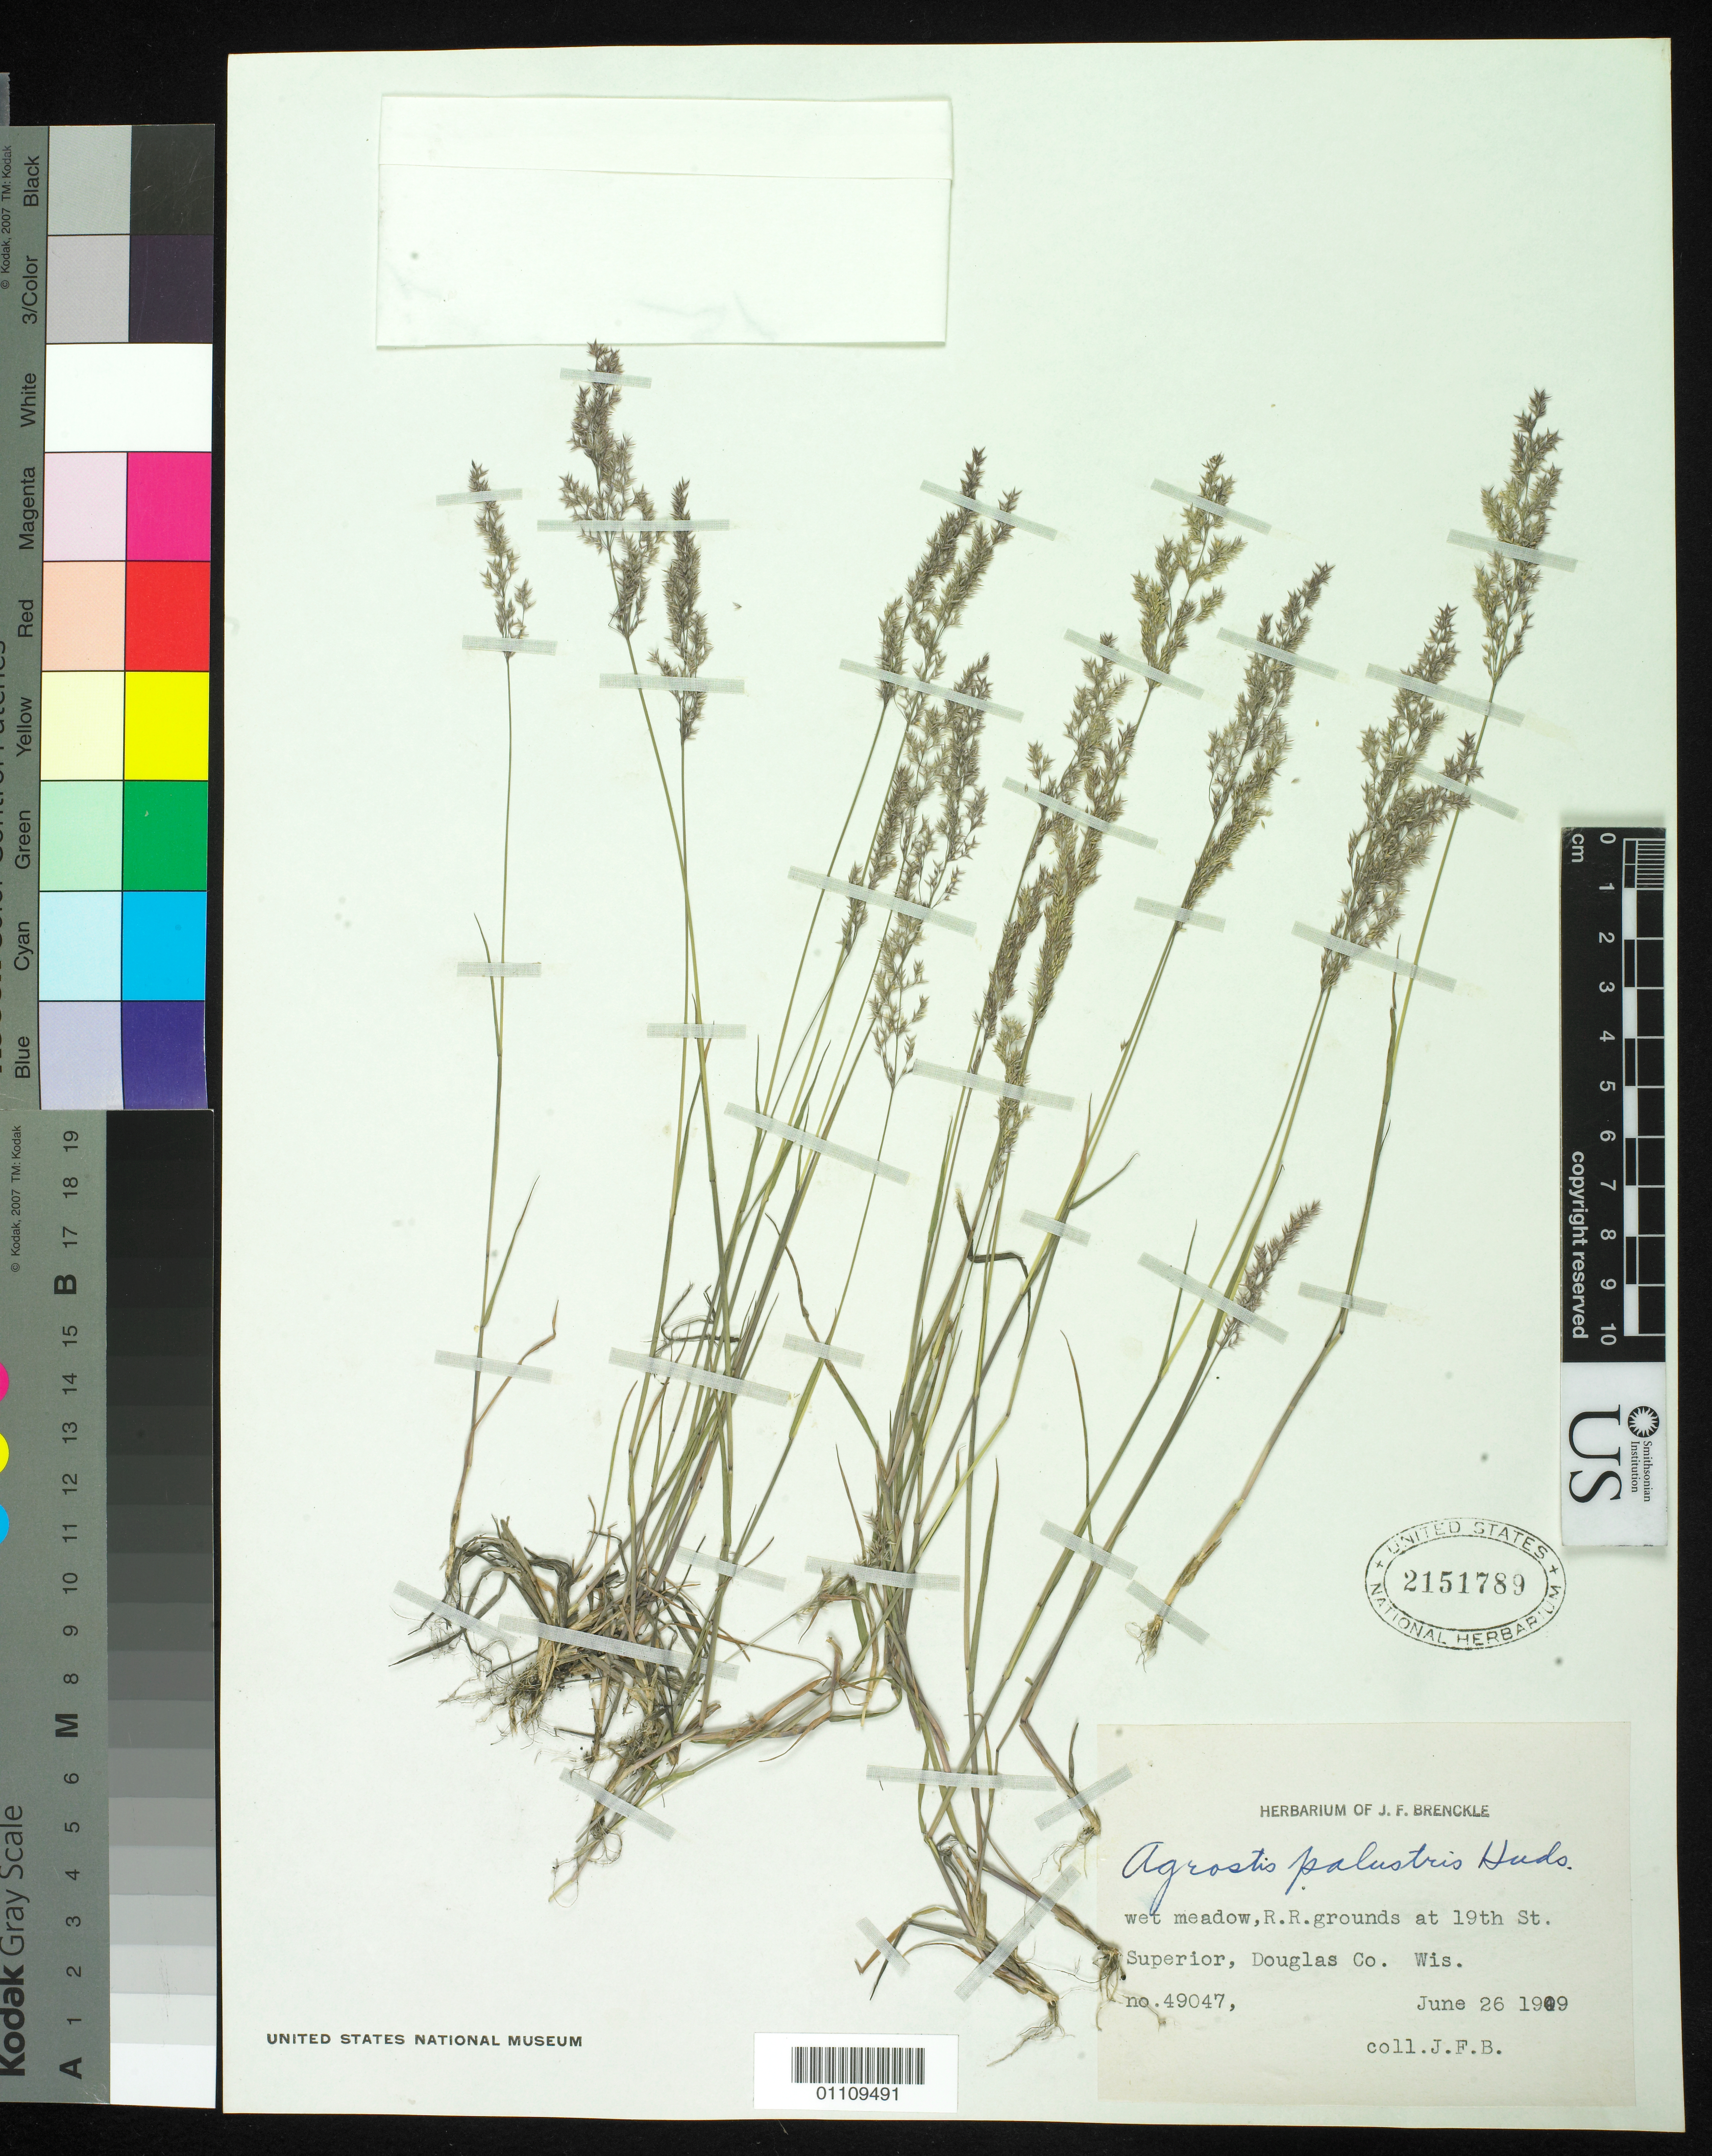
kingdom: Plantae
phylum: Tracheophyta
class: Liliopsida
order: Poales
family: Poaceae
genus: Agrostis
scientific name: Agrostis stolonifera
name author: L.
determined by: Poaceae Reorganization Project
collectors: J. Brenckle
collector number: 49047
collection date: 1909-06-26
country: United States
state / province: Wisconsin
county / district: Douglas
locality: R. R. grounds at 19th St., Superior.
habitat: Wet meadow.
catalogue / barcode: US 2151789